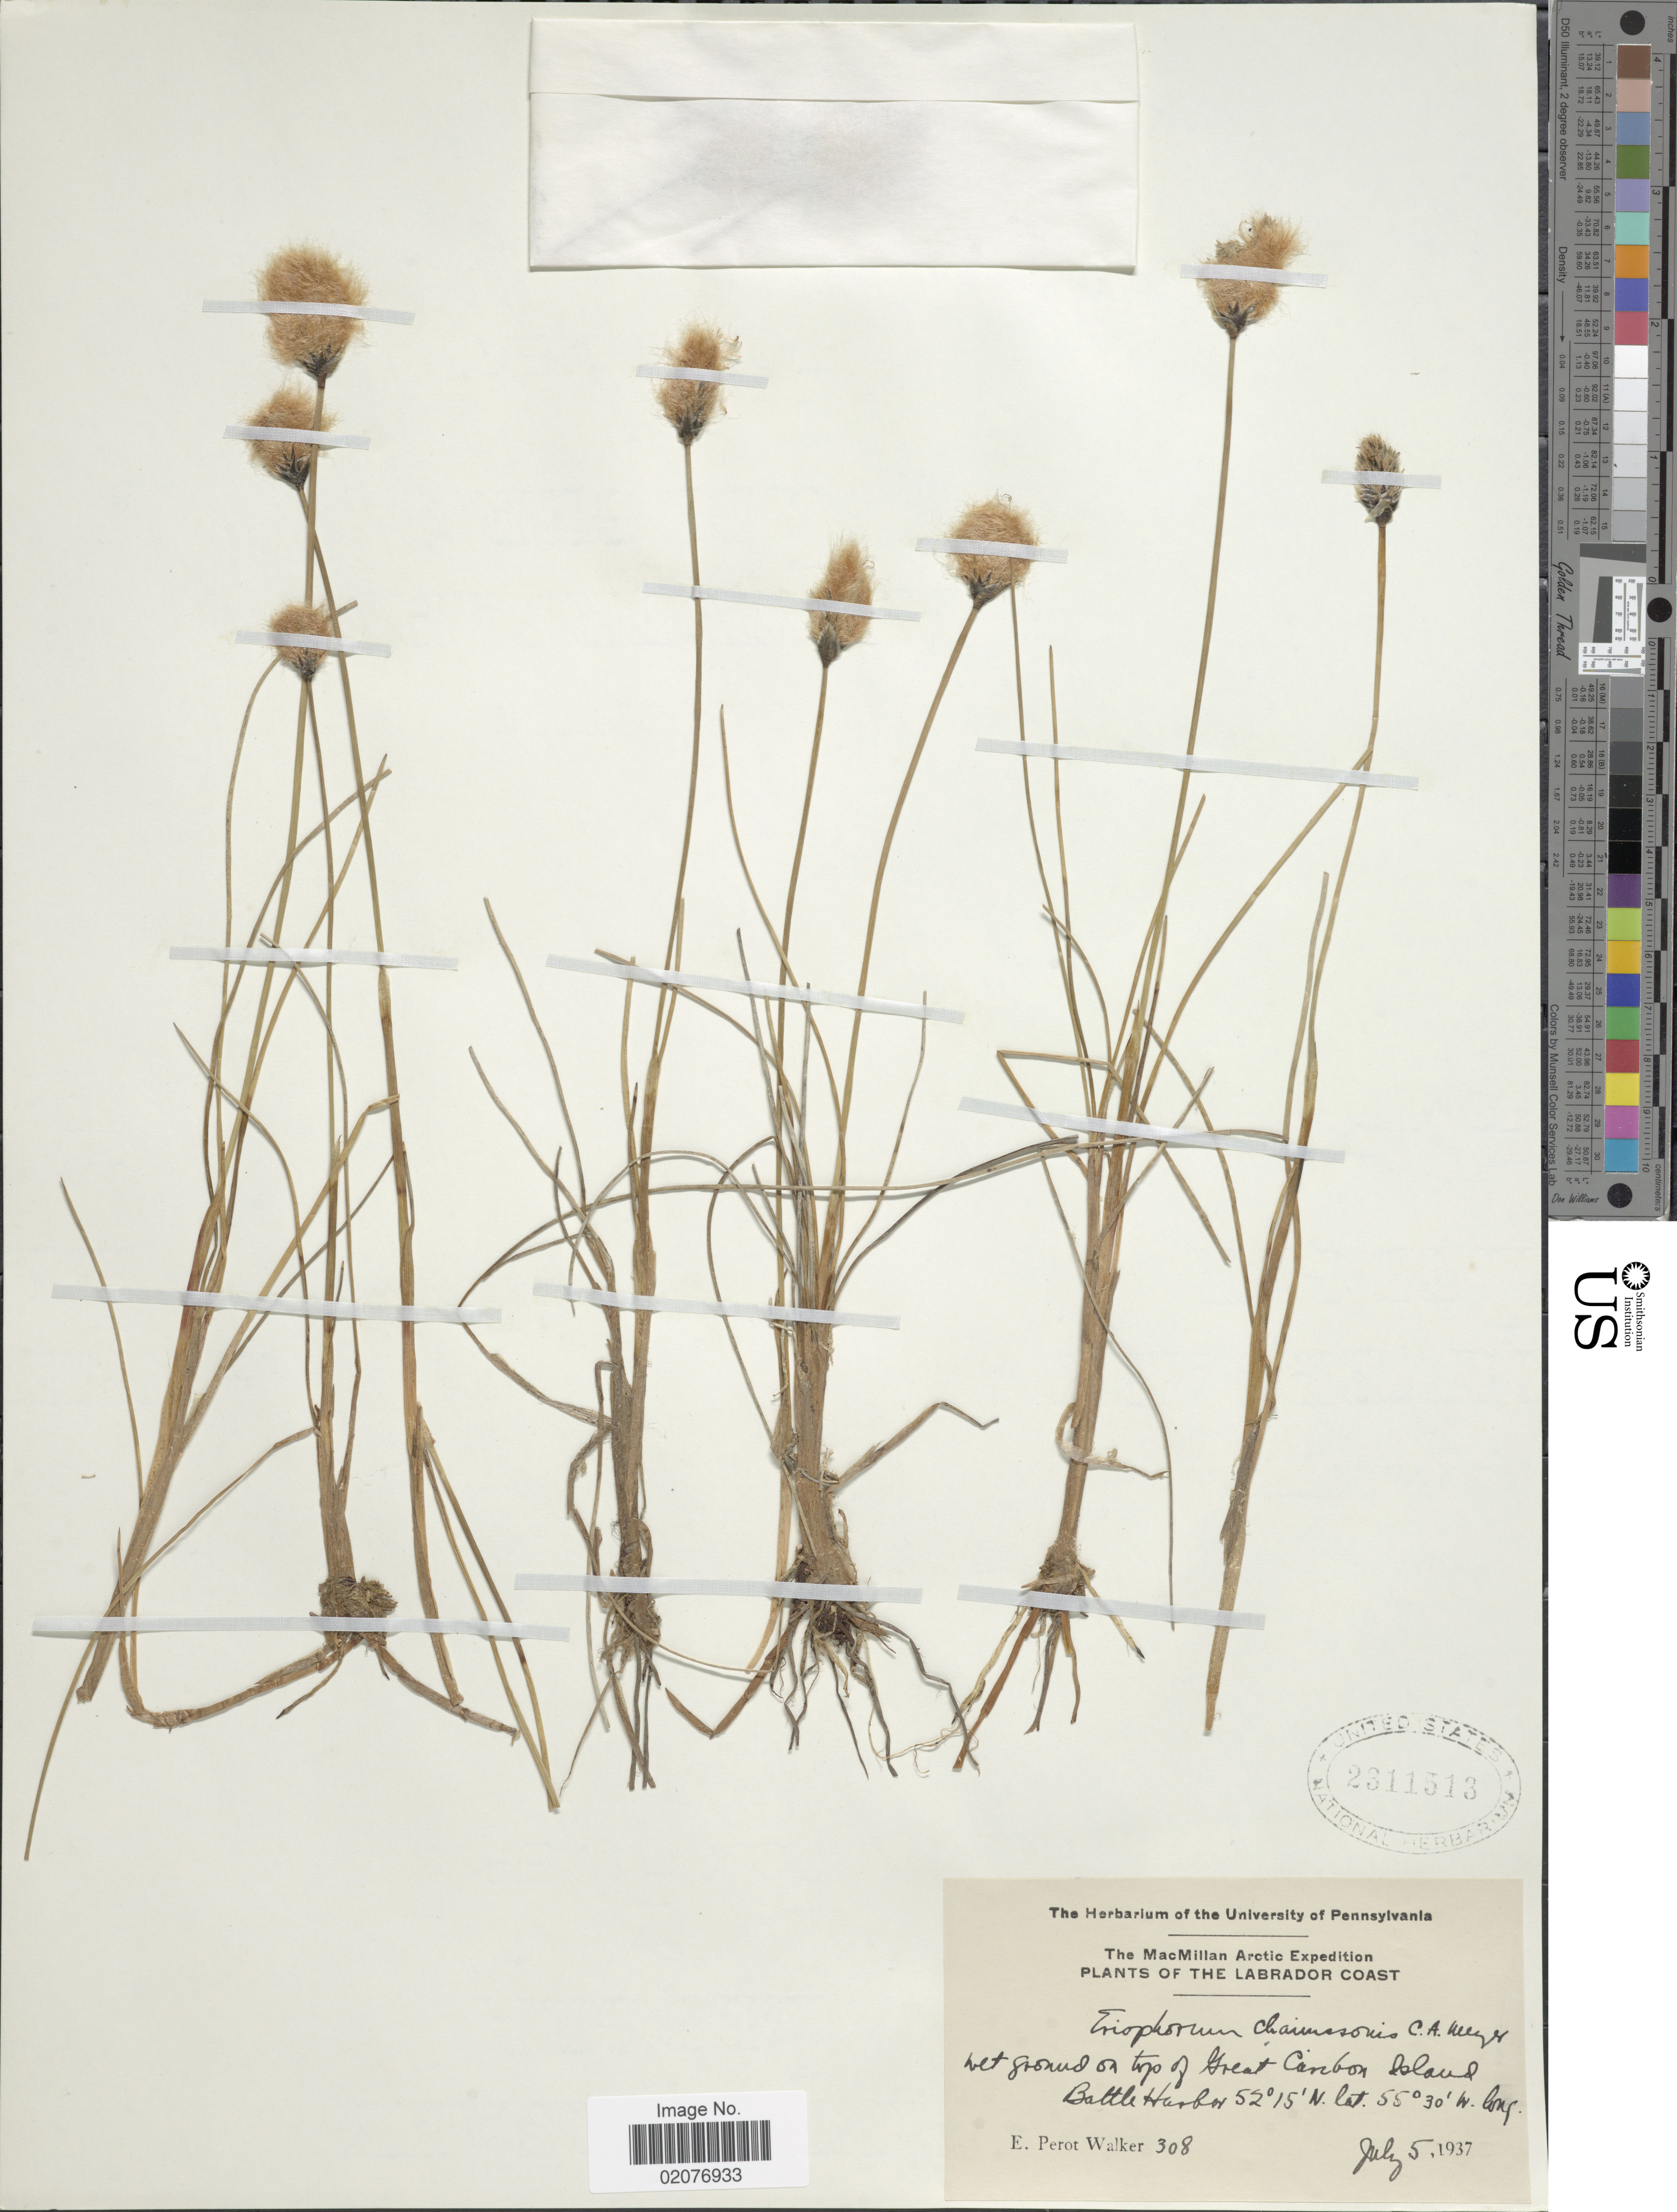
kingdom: Plantae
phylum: Tracheophyta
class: Liliopsida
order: Poales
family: Cyperaceae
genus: Eriophorum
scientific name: Eriophorum chamissonis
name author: C.A. Mey.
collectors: E. P. Walker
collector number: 308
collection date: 1937-07-05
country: Canada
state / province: Newfoundland and Labrador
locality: The Labrador Coast, Wet ground on top of Great Caribou Island, Battle Harbor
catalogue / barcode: US 2311513